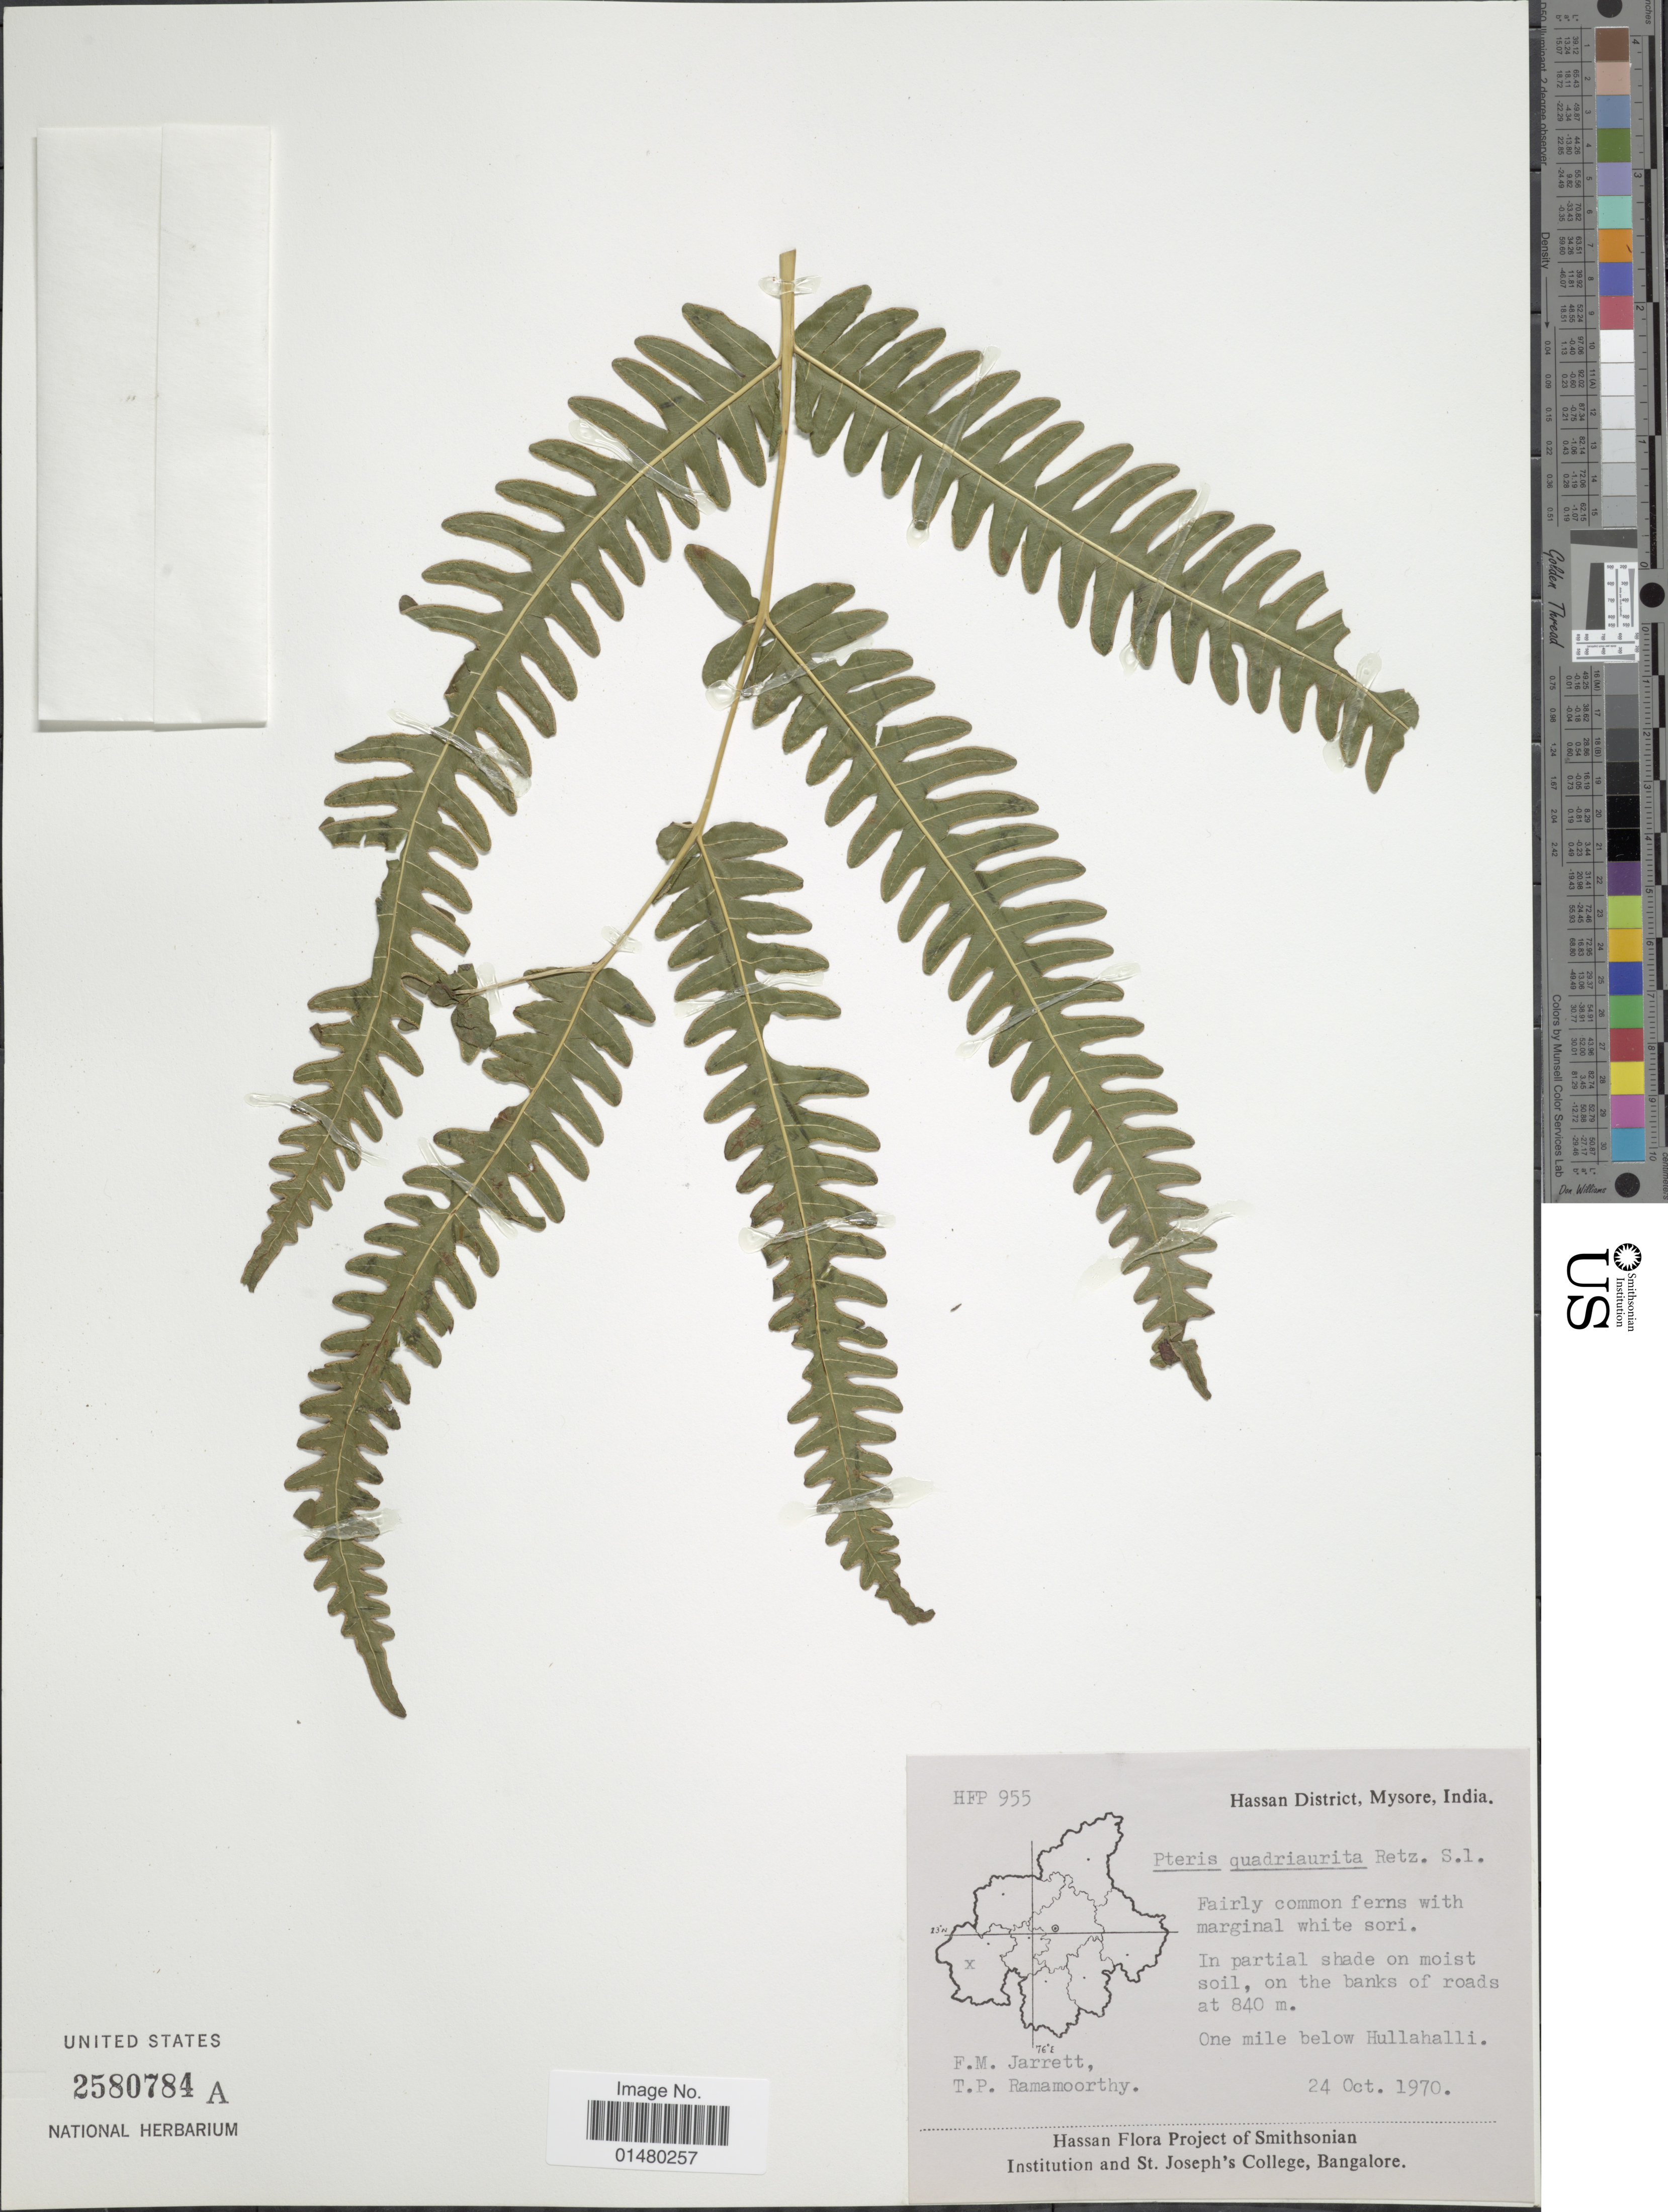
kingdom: Plantae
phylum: Tracheophyta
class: Polypodiopsida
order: Polypodiales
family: Pteridaceae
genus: Pteris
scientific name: Pteris biaurita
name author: L.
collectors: F. M. Jarrett & T. P. Ramamoorthy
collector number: HFP 955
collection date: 1970-10-24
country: India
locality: Hassan District, Mysore, One mile below Hullahalli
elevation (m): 840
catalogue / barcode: US 2580784A